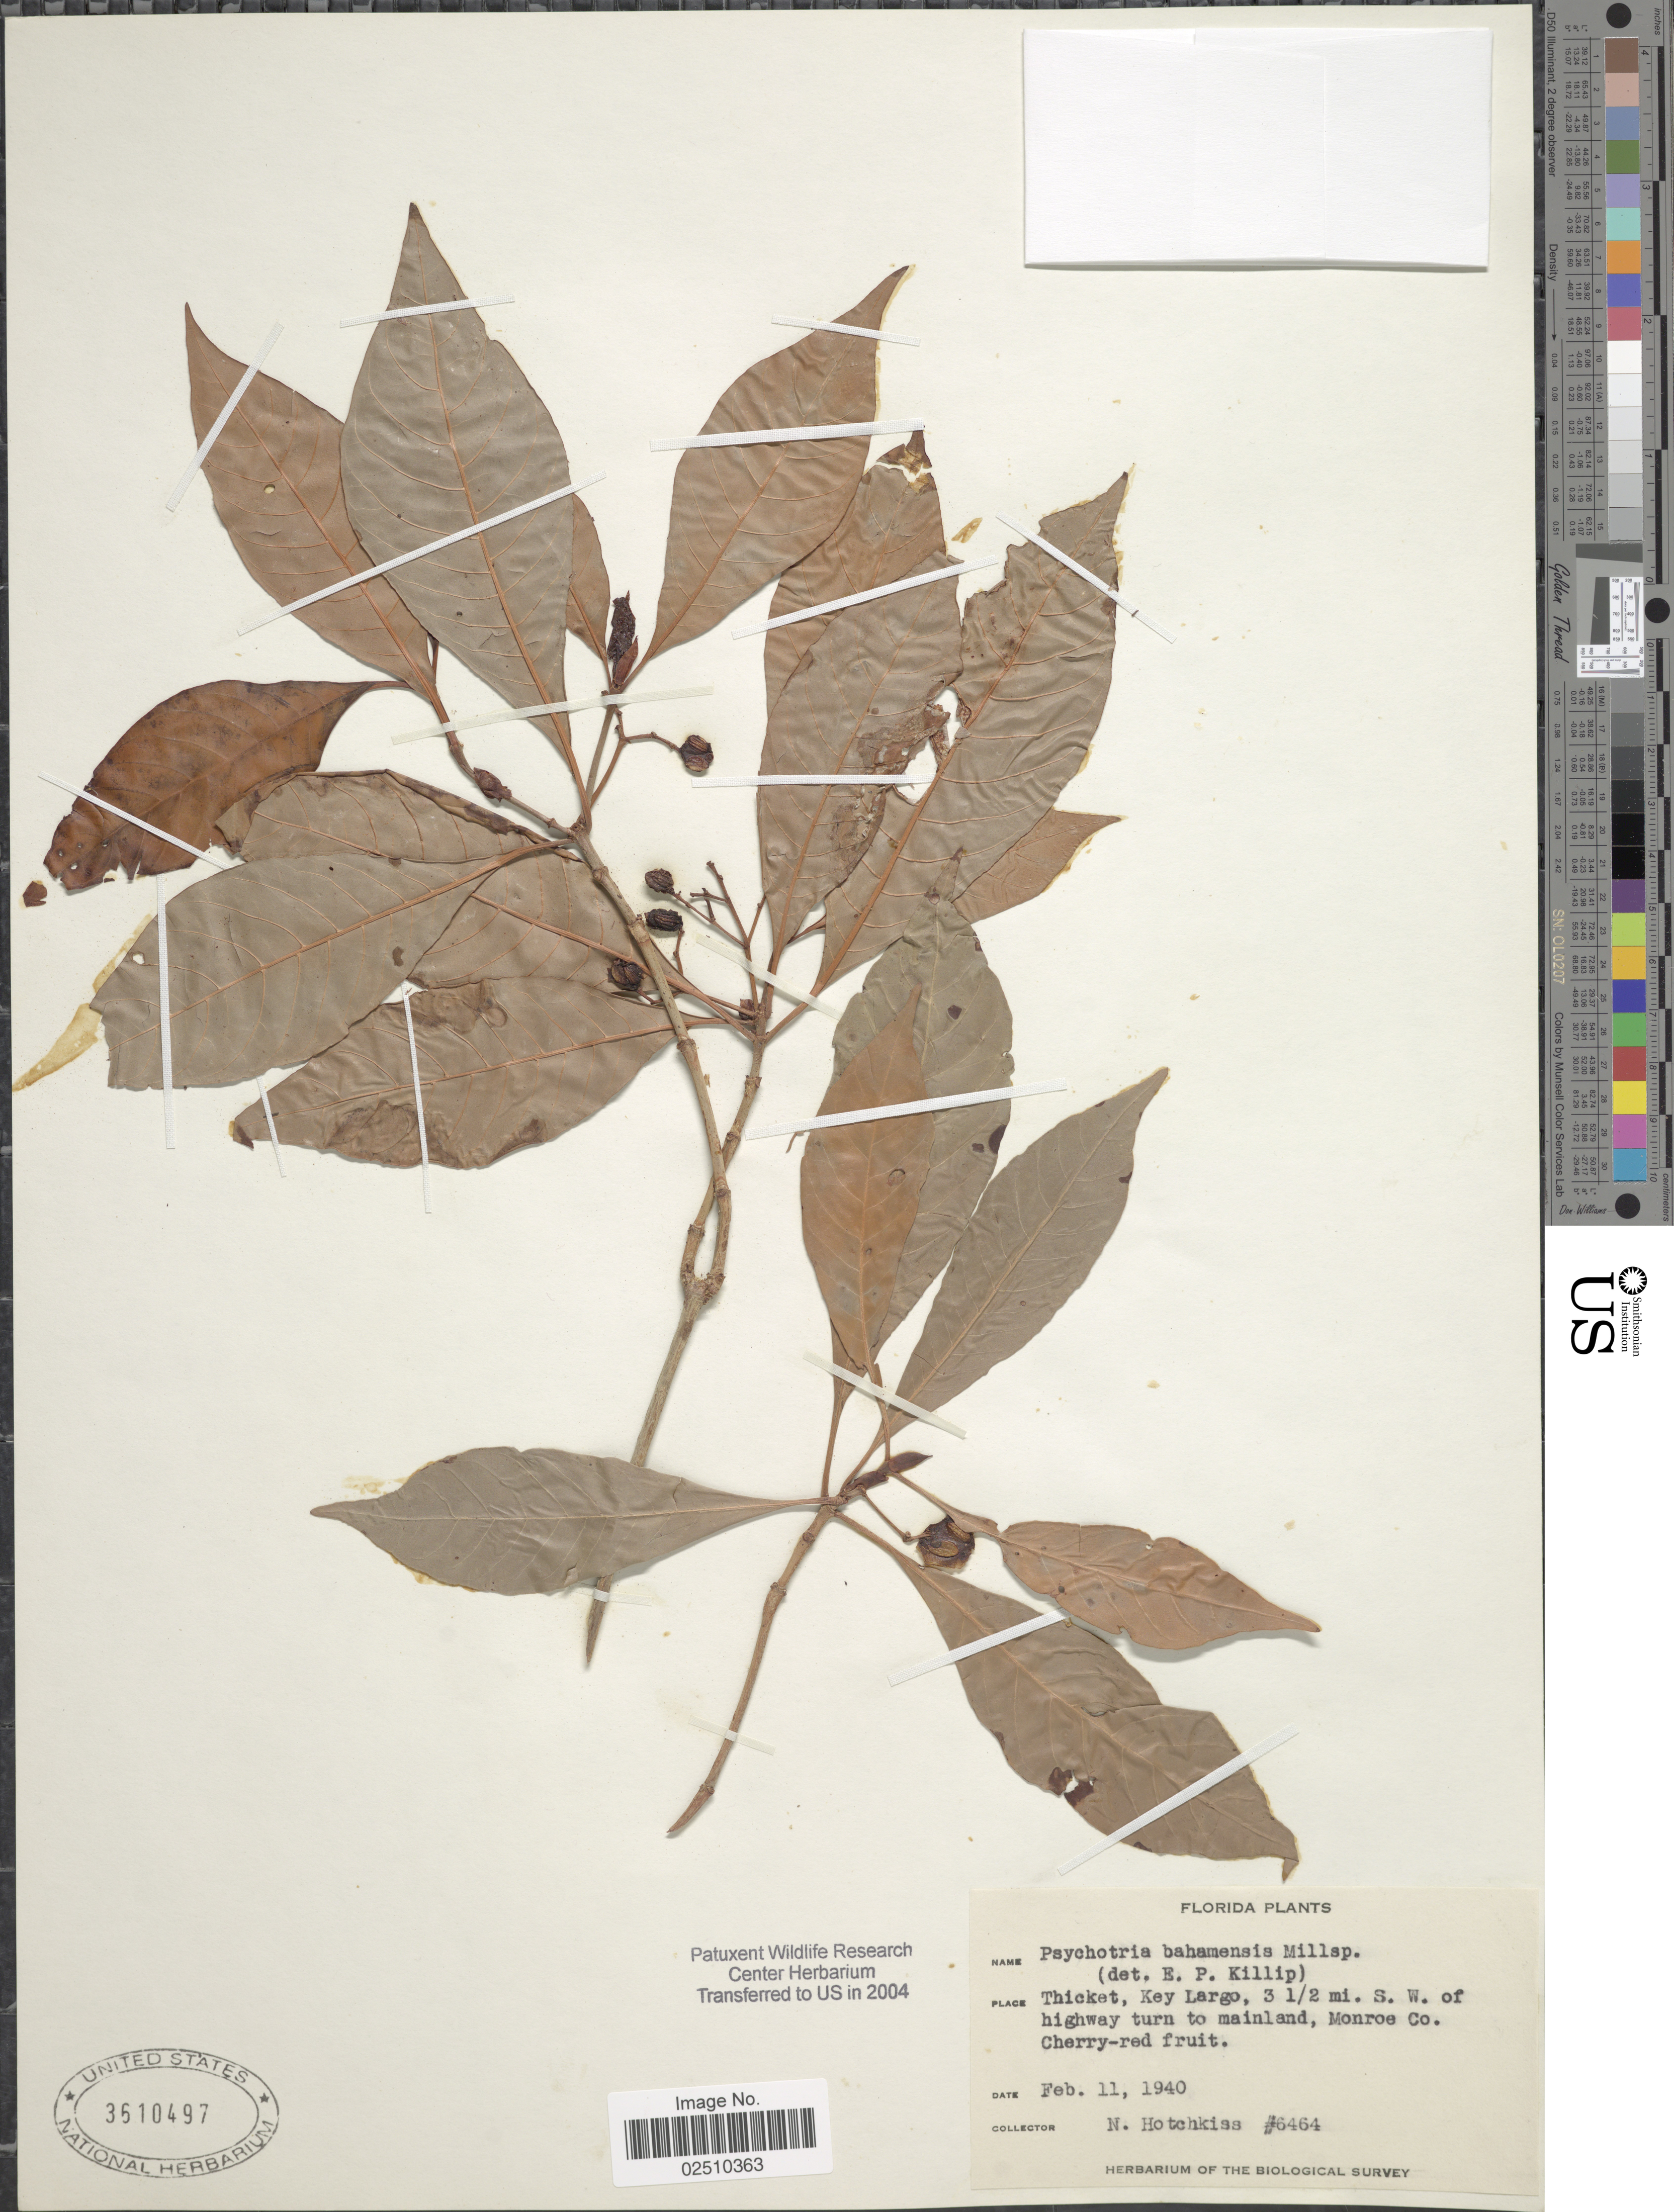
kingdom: Plantae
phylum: Tracheophyta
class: Magnoliopsida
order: Gentianales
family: Rubiaceae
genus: Psychotria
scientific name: Psychotria bahamensis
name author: Millsp.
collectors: N. Hotchkiss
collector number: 6464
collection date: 1940-02-11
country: United States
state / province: Florida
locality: Thicket, Key Largo, 3½ mi S.W. of highway turn to mainland, Monroe Co.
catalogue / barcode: US 3610497